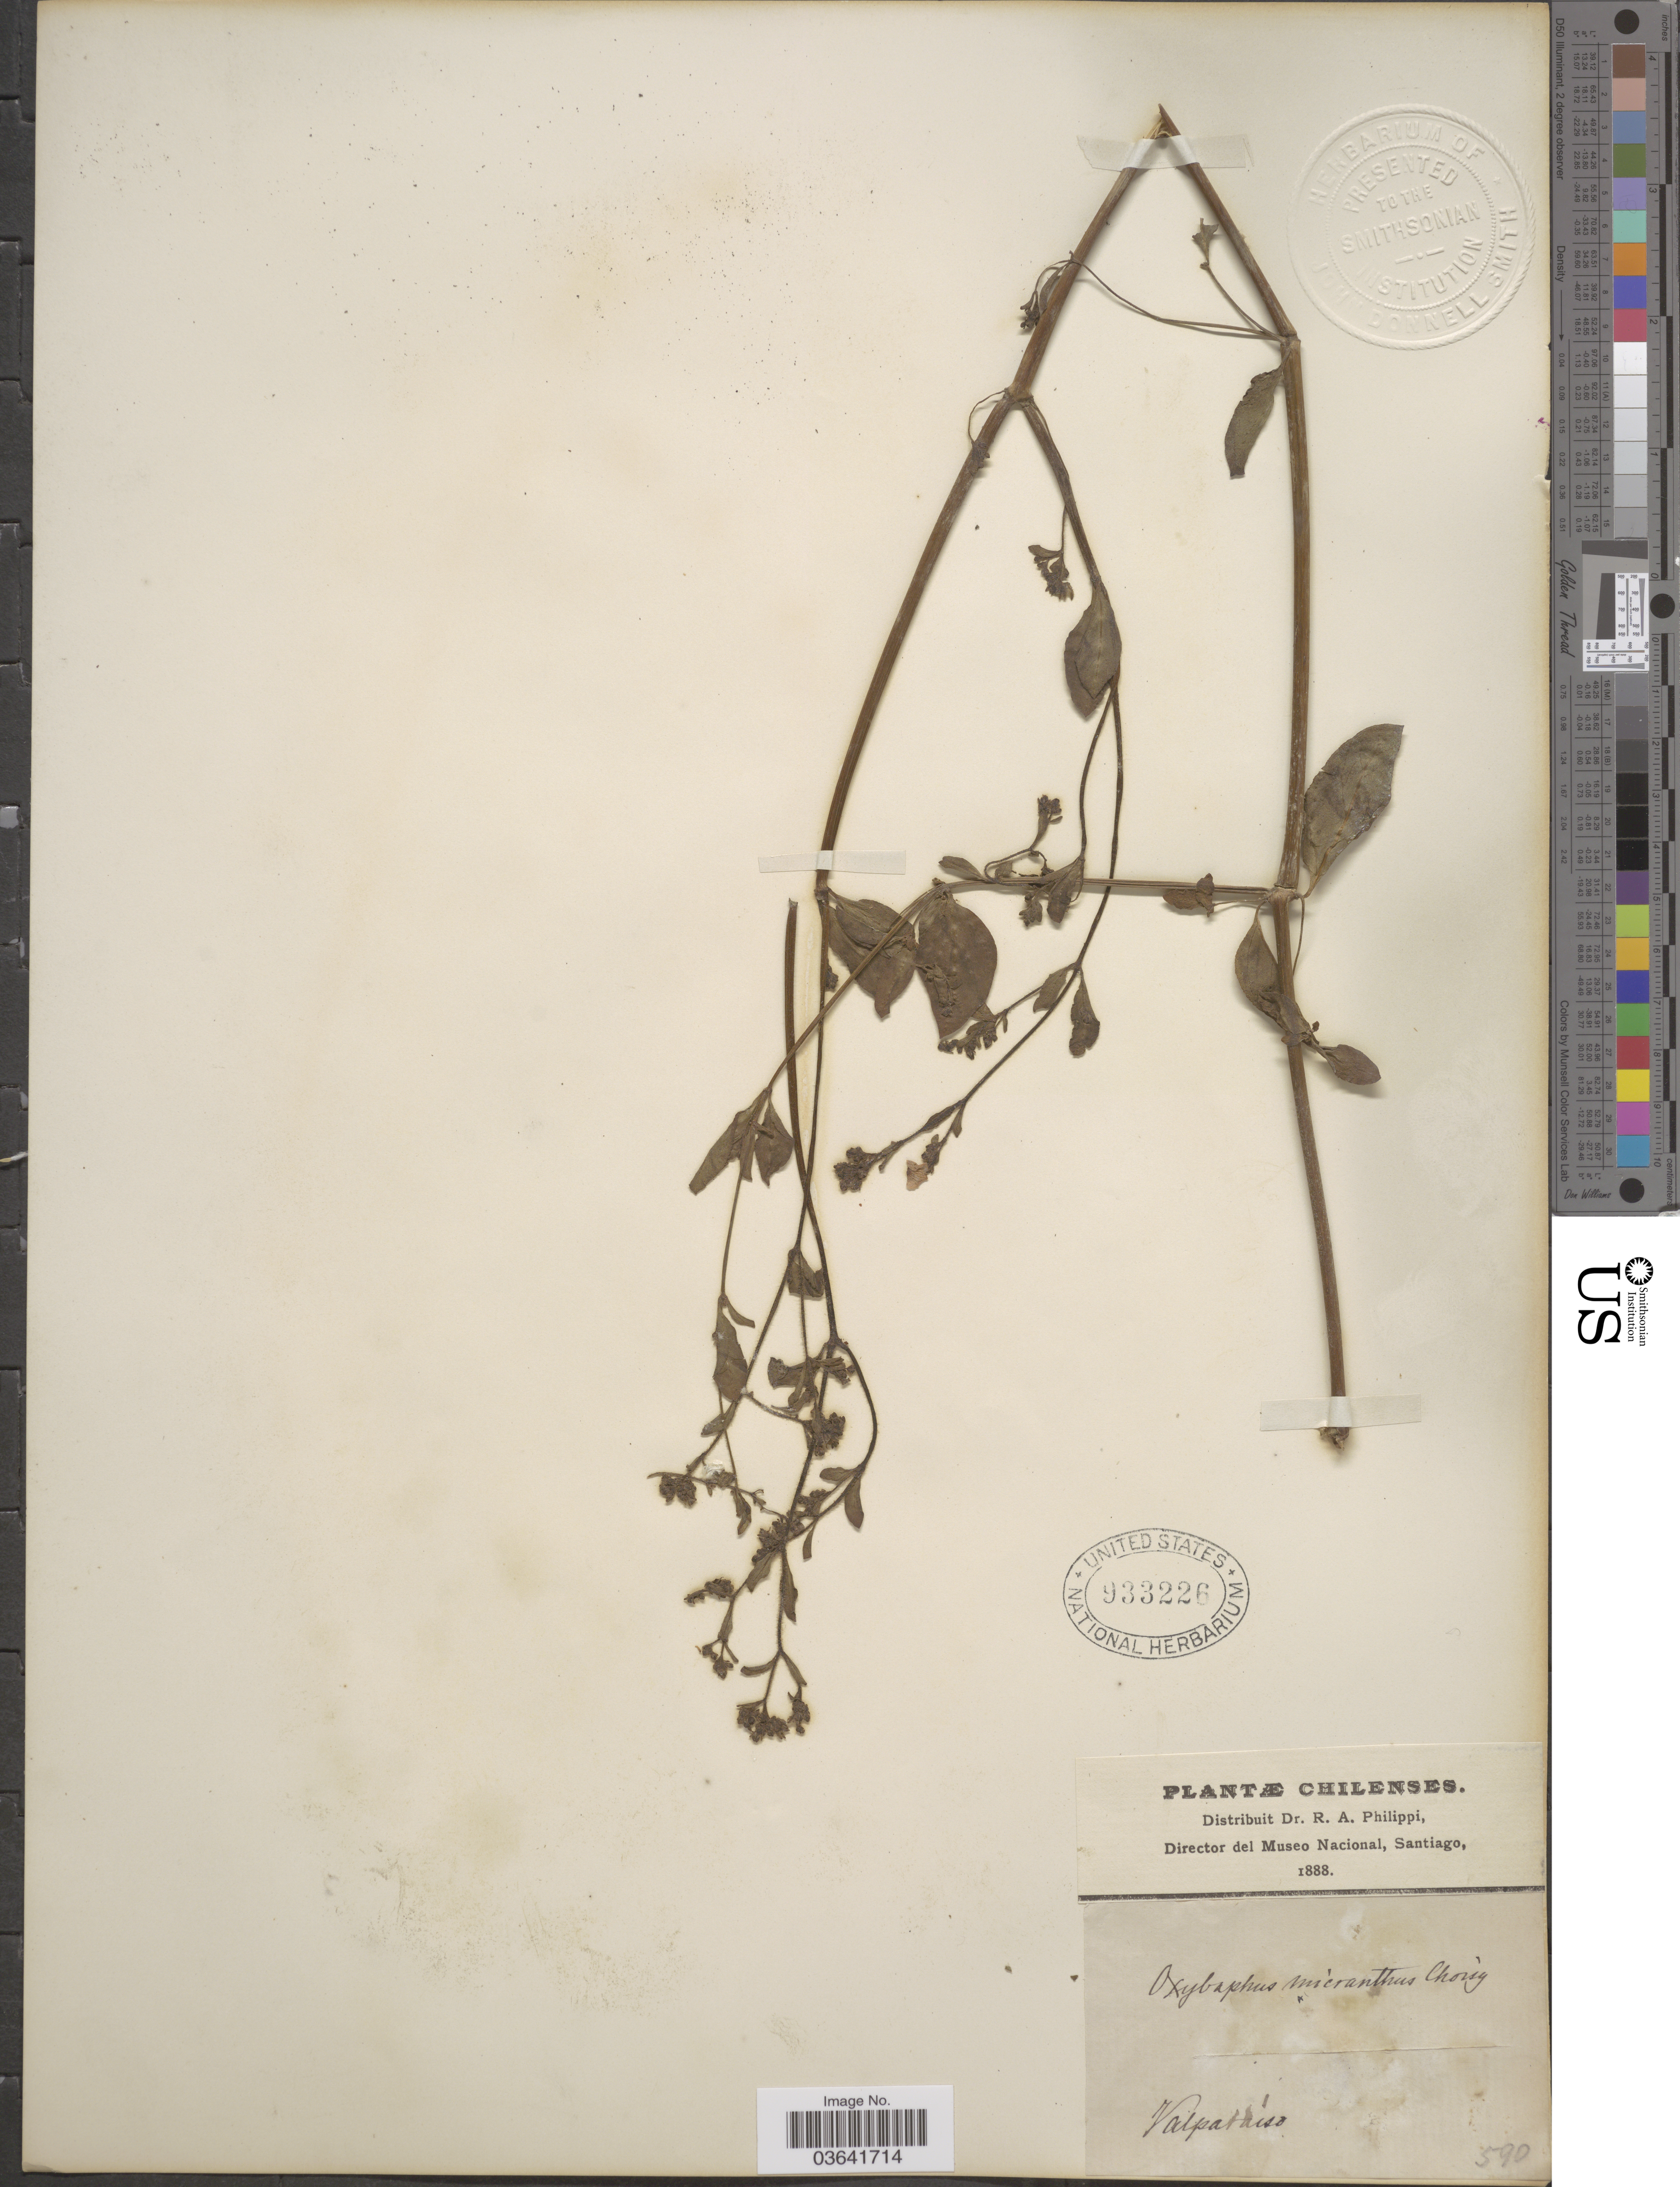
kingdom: Plantae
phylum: Tracheophyta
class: Magnoliopsida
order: Caryophyllales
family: Nyctaginaceae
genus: Mirabilis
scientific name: Mirabilis prostrata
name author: (Ruiz & Pav.) Heimerl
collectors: ex. herb. R.A. Philippi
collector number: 590?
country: Chile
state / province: Valparaíso (V)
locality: Valparaíso.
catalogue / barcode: US 933226